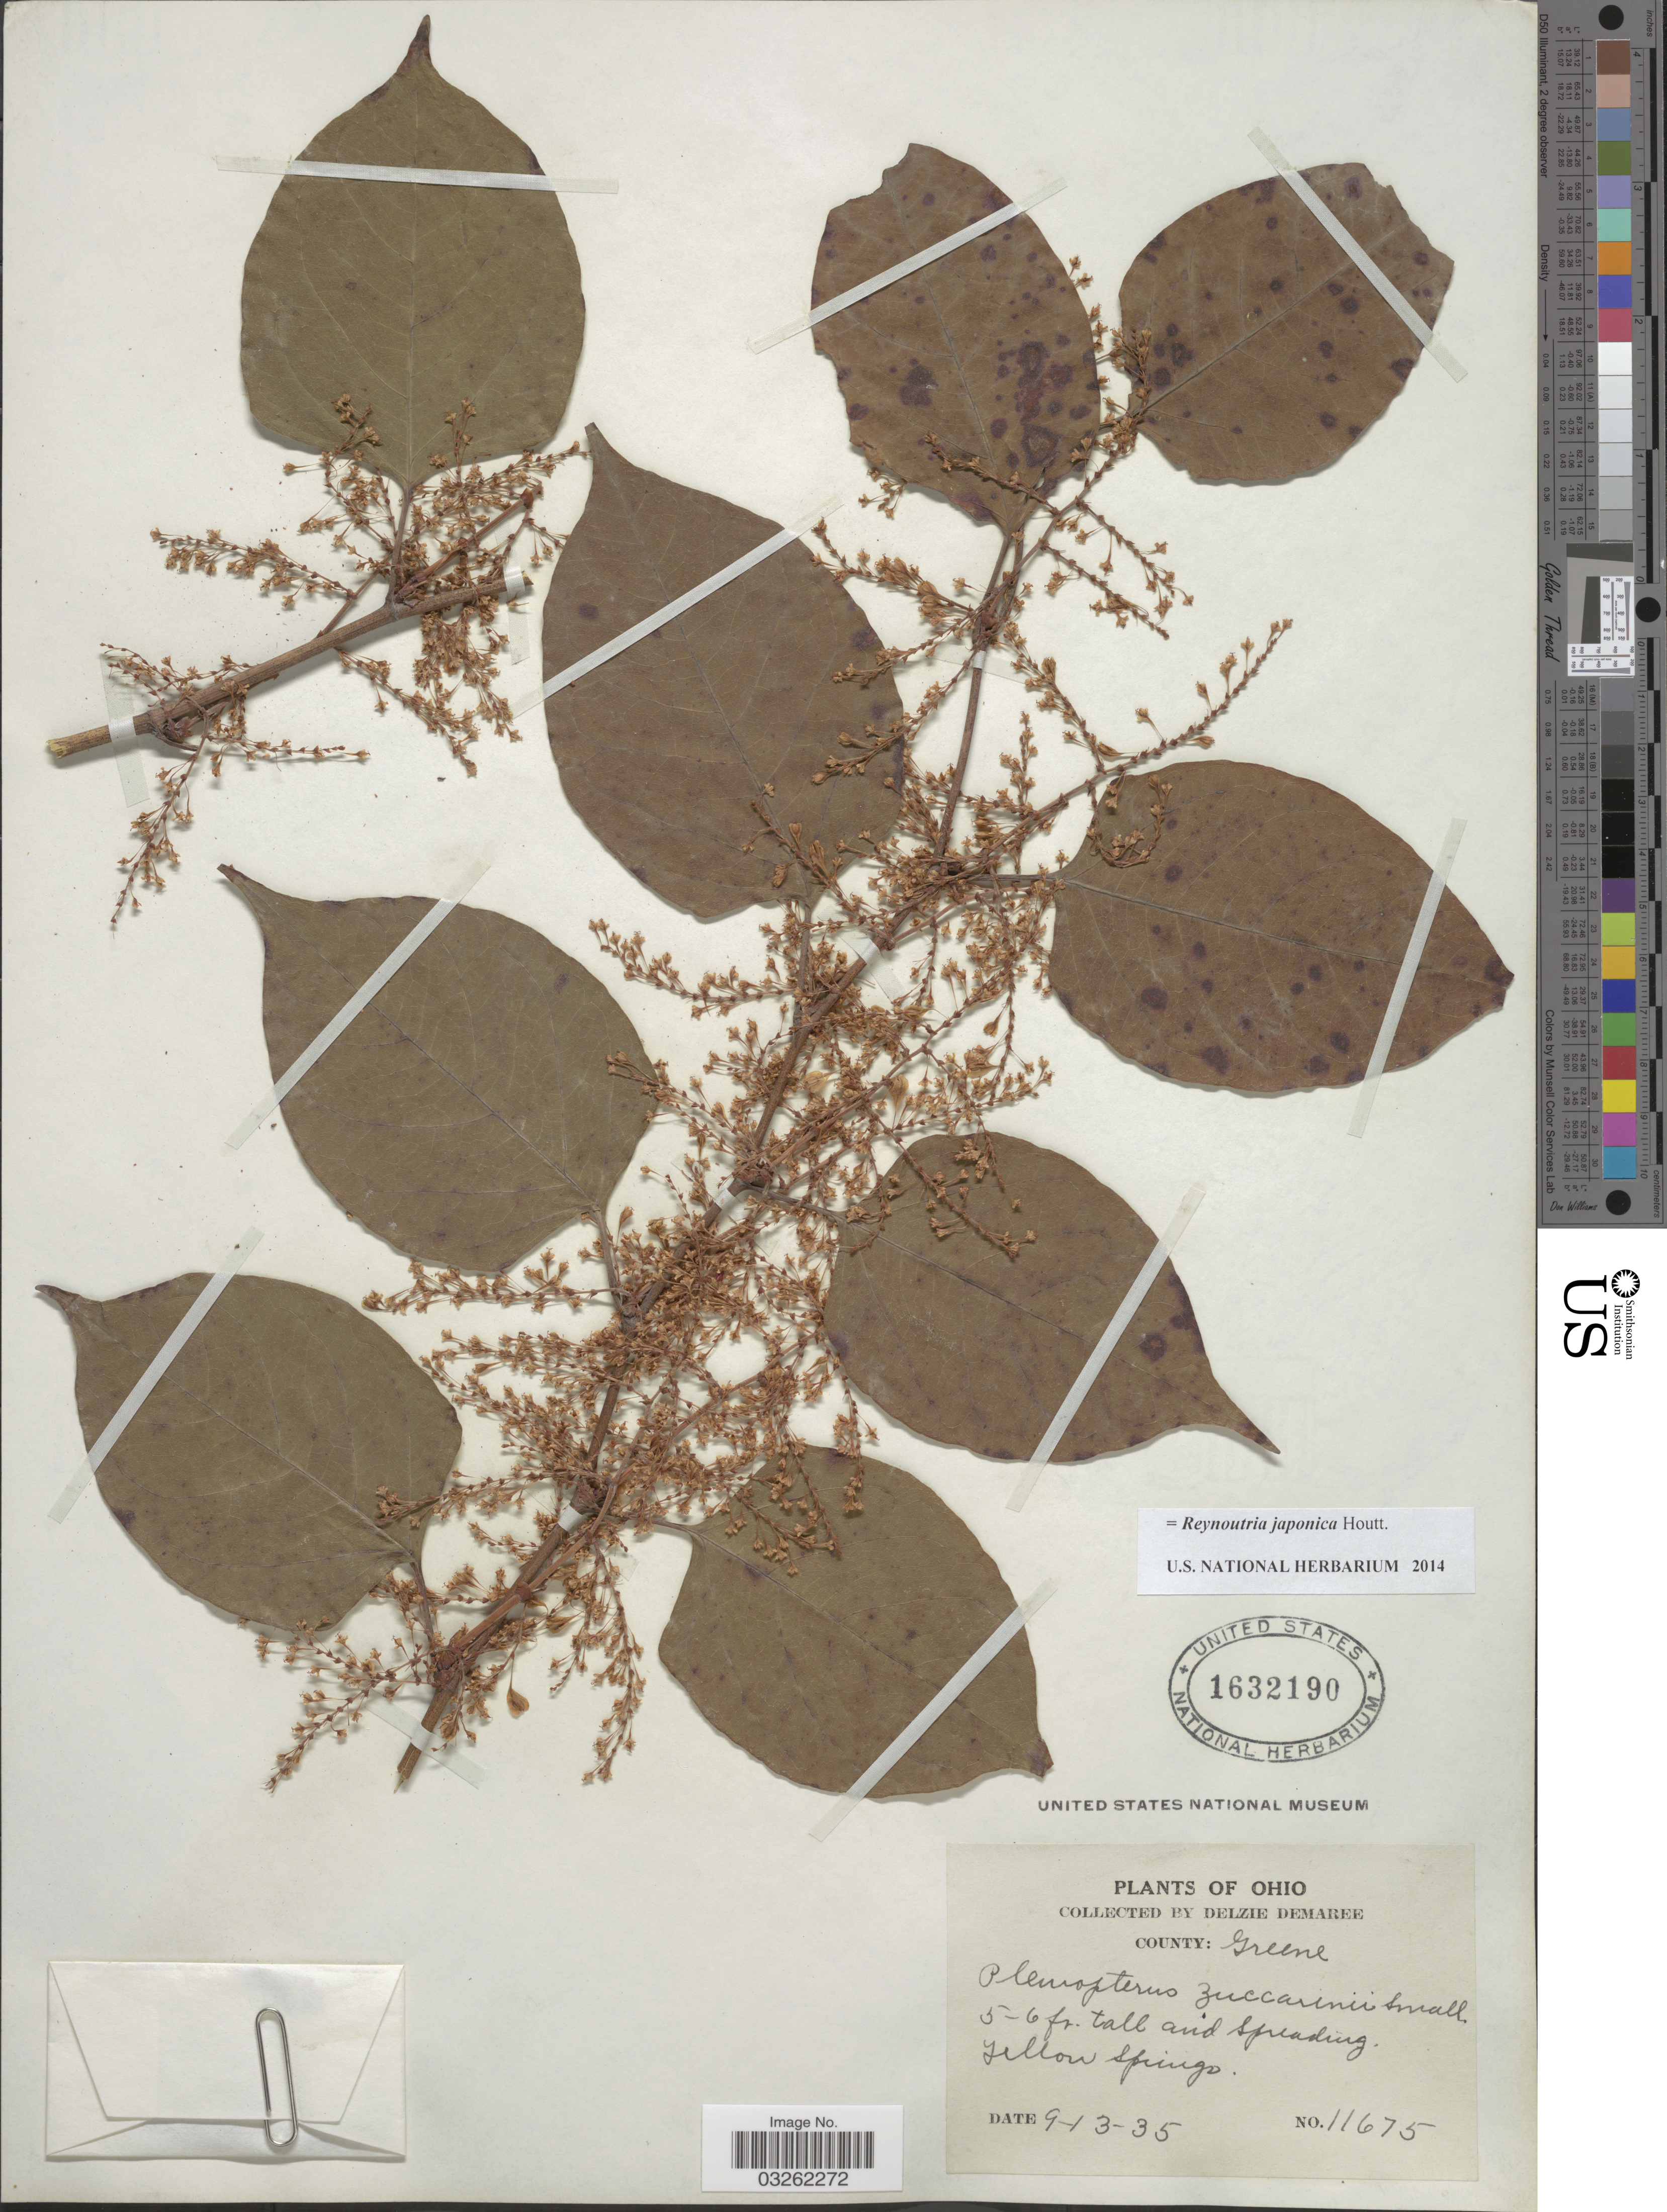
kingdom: Plantae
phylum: Tracheophyta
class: Magnoliopsida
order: Caryophyllales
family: Polygonaceae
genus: Reynoutria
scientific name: Reynoutria japonica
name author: Houtt.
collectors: D. Demaree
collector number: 11675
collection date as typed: Transcribed d/m/y: 13/9/35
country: United States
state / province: Ohio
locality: County: Greene, Yellow Springs.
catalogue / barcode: US 1632190